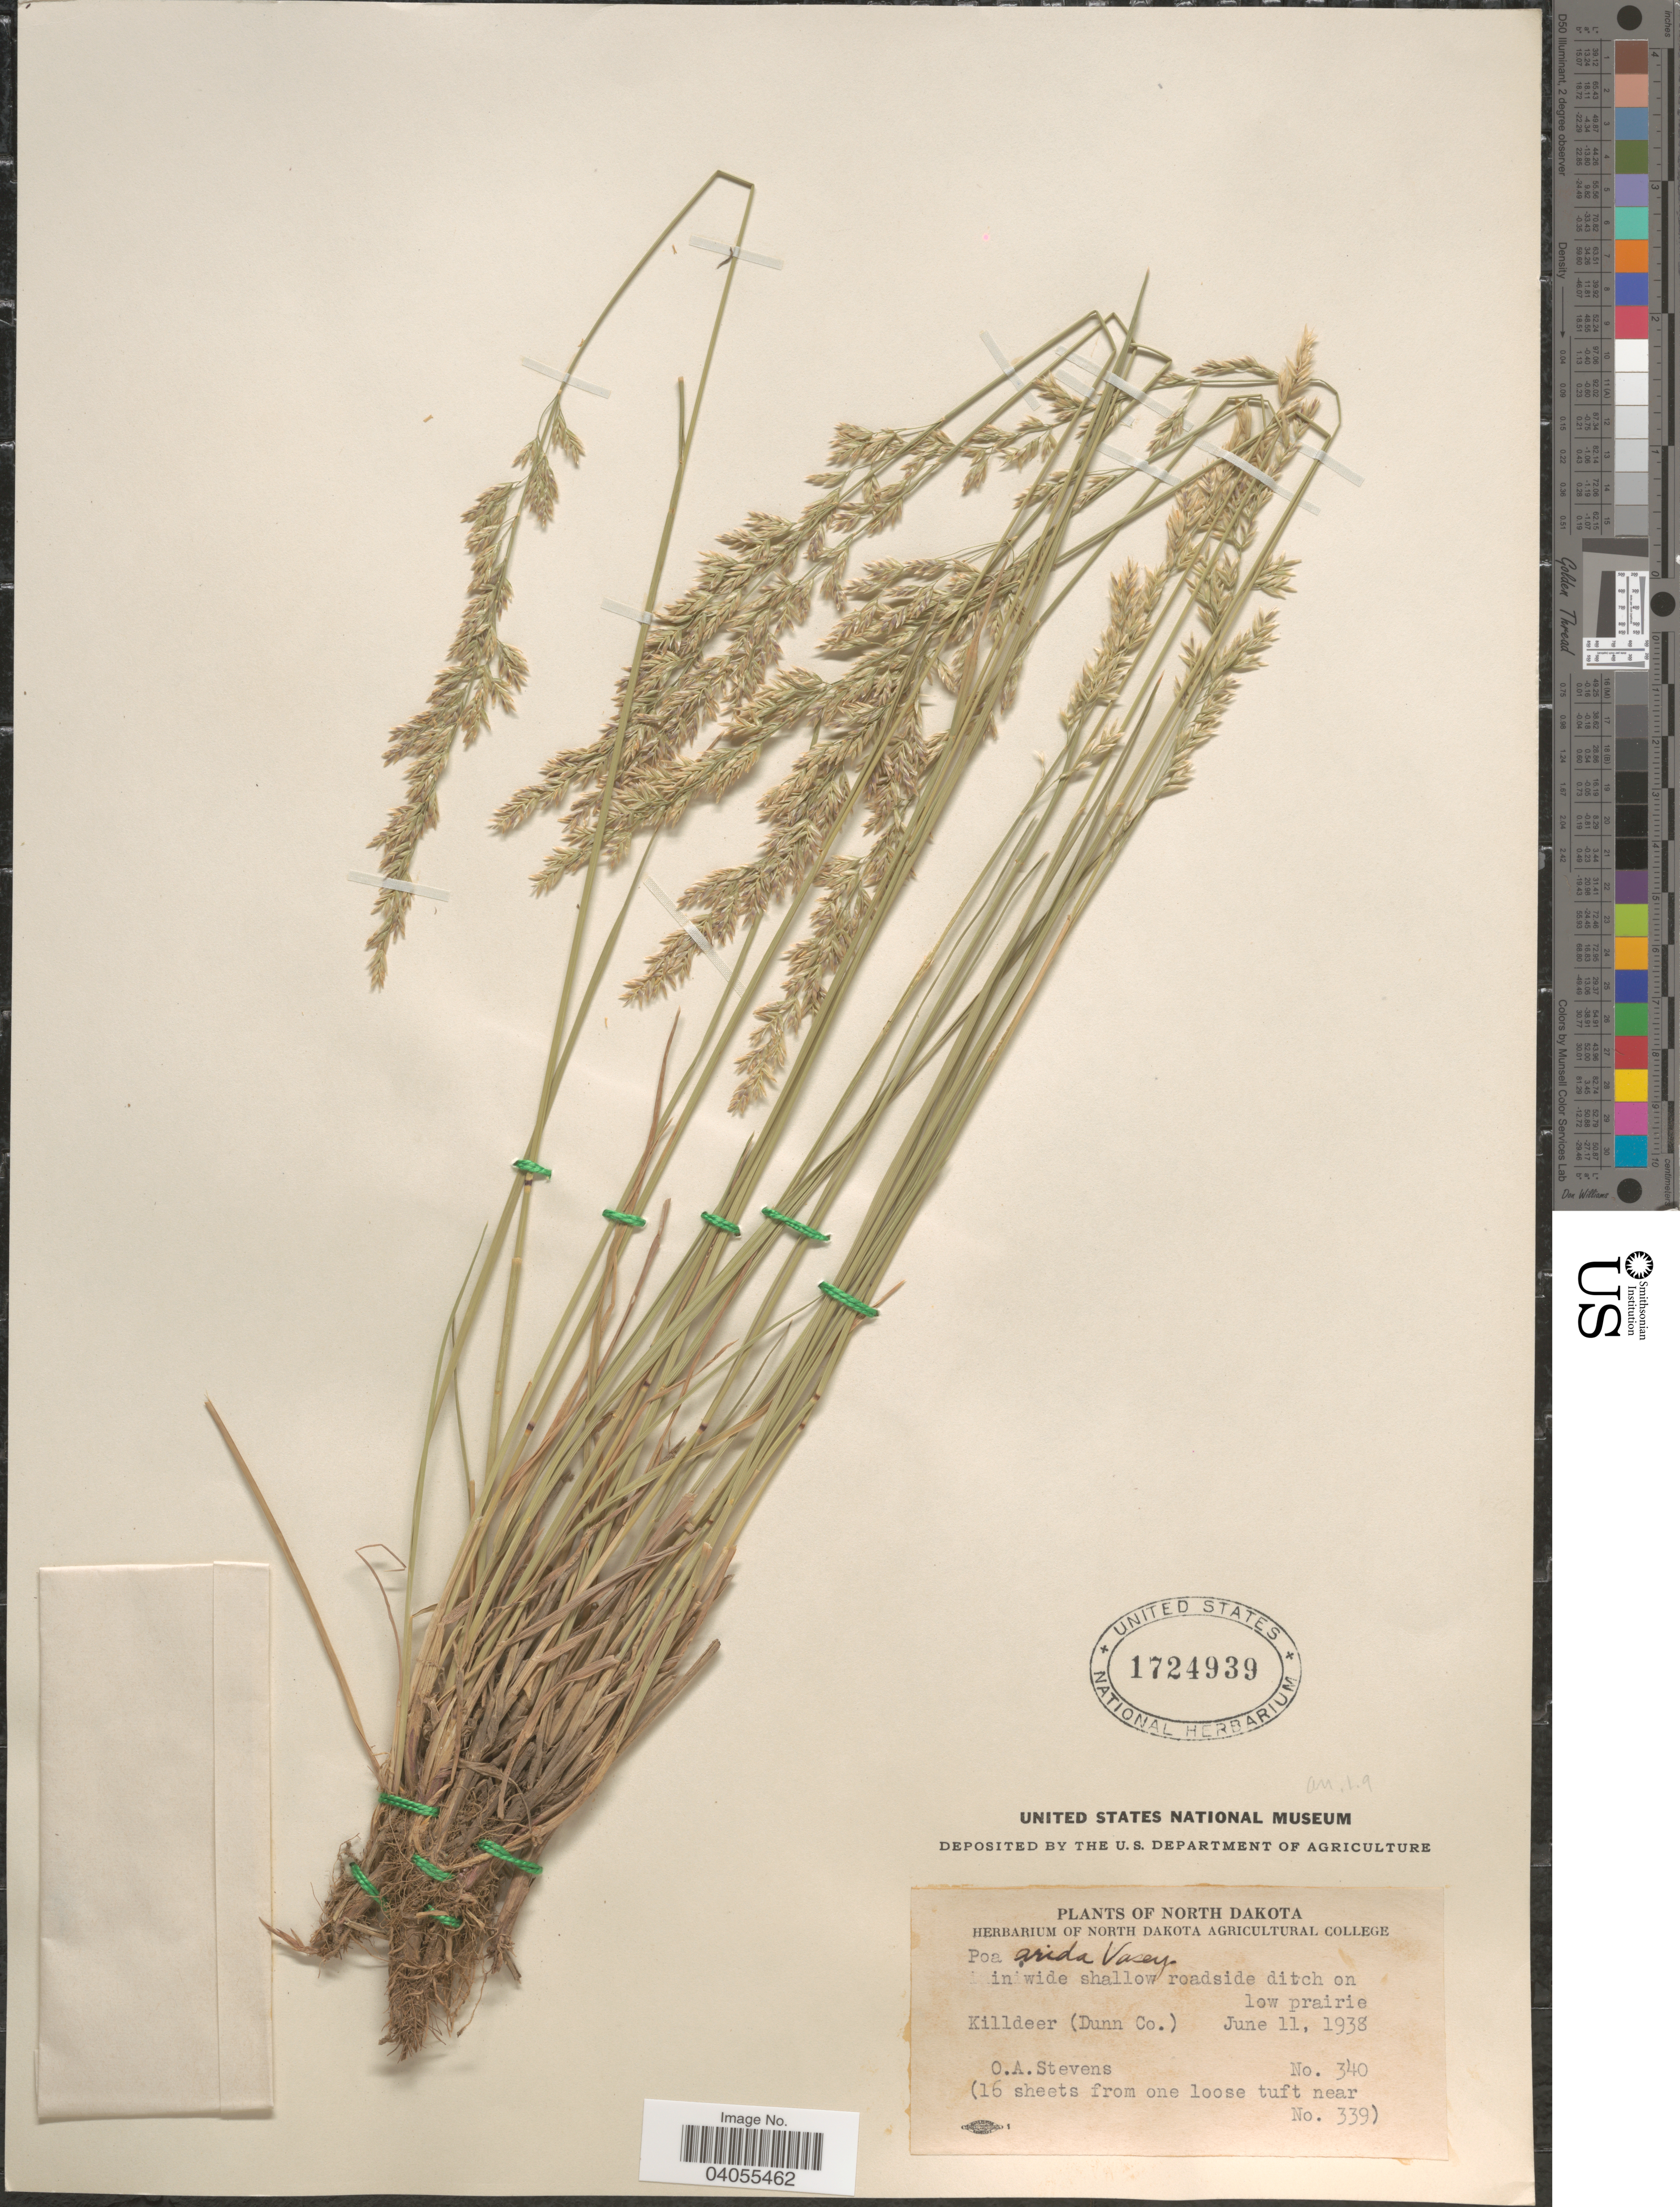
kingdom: Plantae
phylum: Tracheophyta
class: Liliopsida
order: Poales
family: Poaceae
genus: Poa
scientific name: Poa arida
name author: Vasey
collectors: O. A. Stevens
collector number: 340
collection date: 1938-06-11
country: United States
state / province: North Dakota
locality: Killdeer (Dunn Co.).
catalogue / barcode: US 1724939